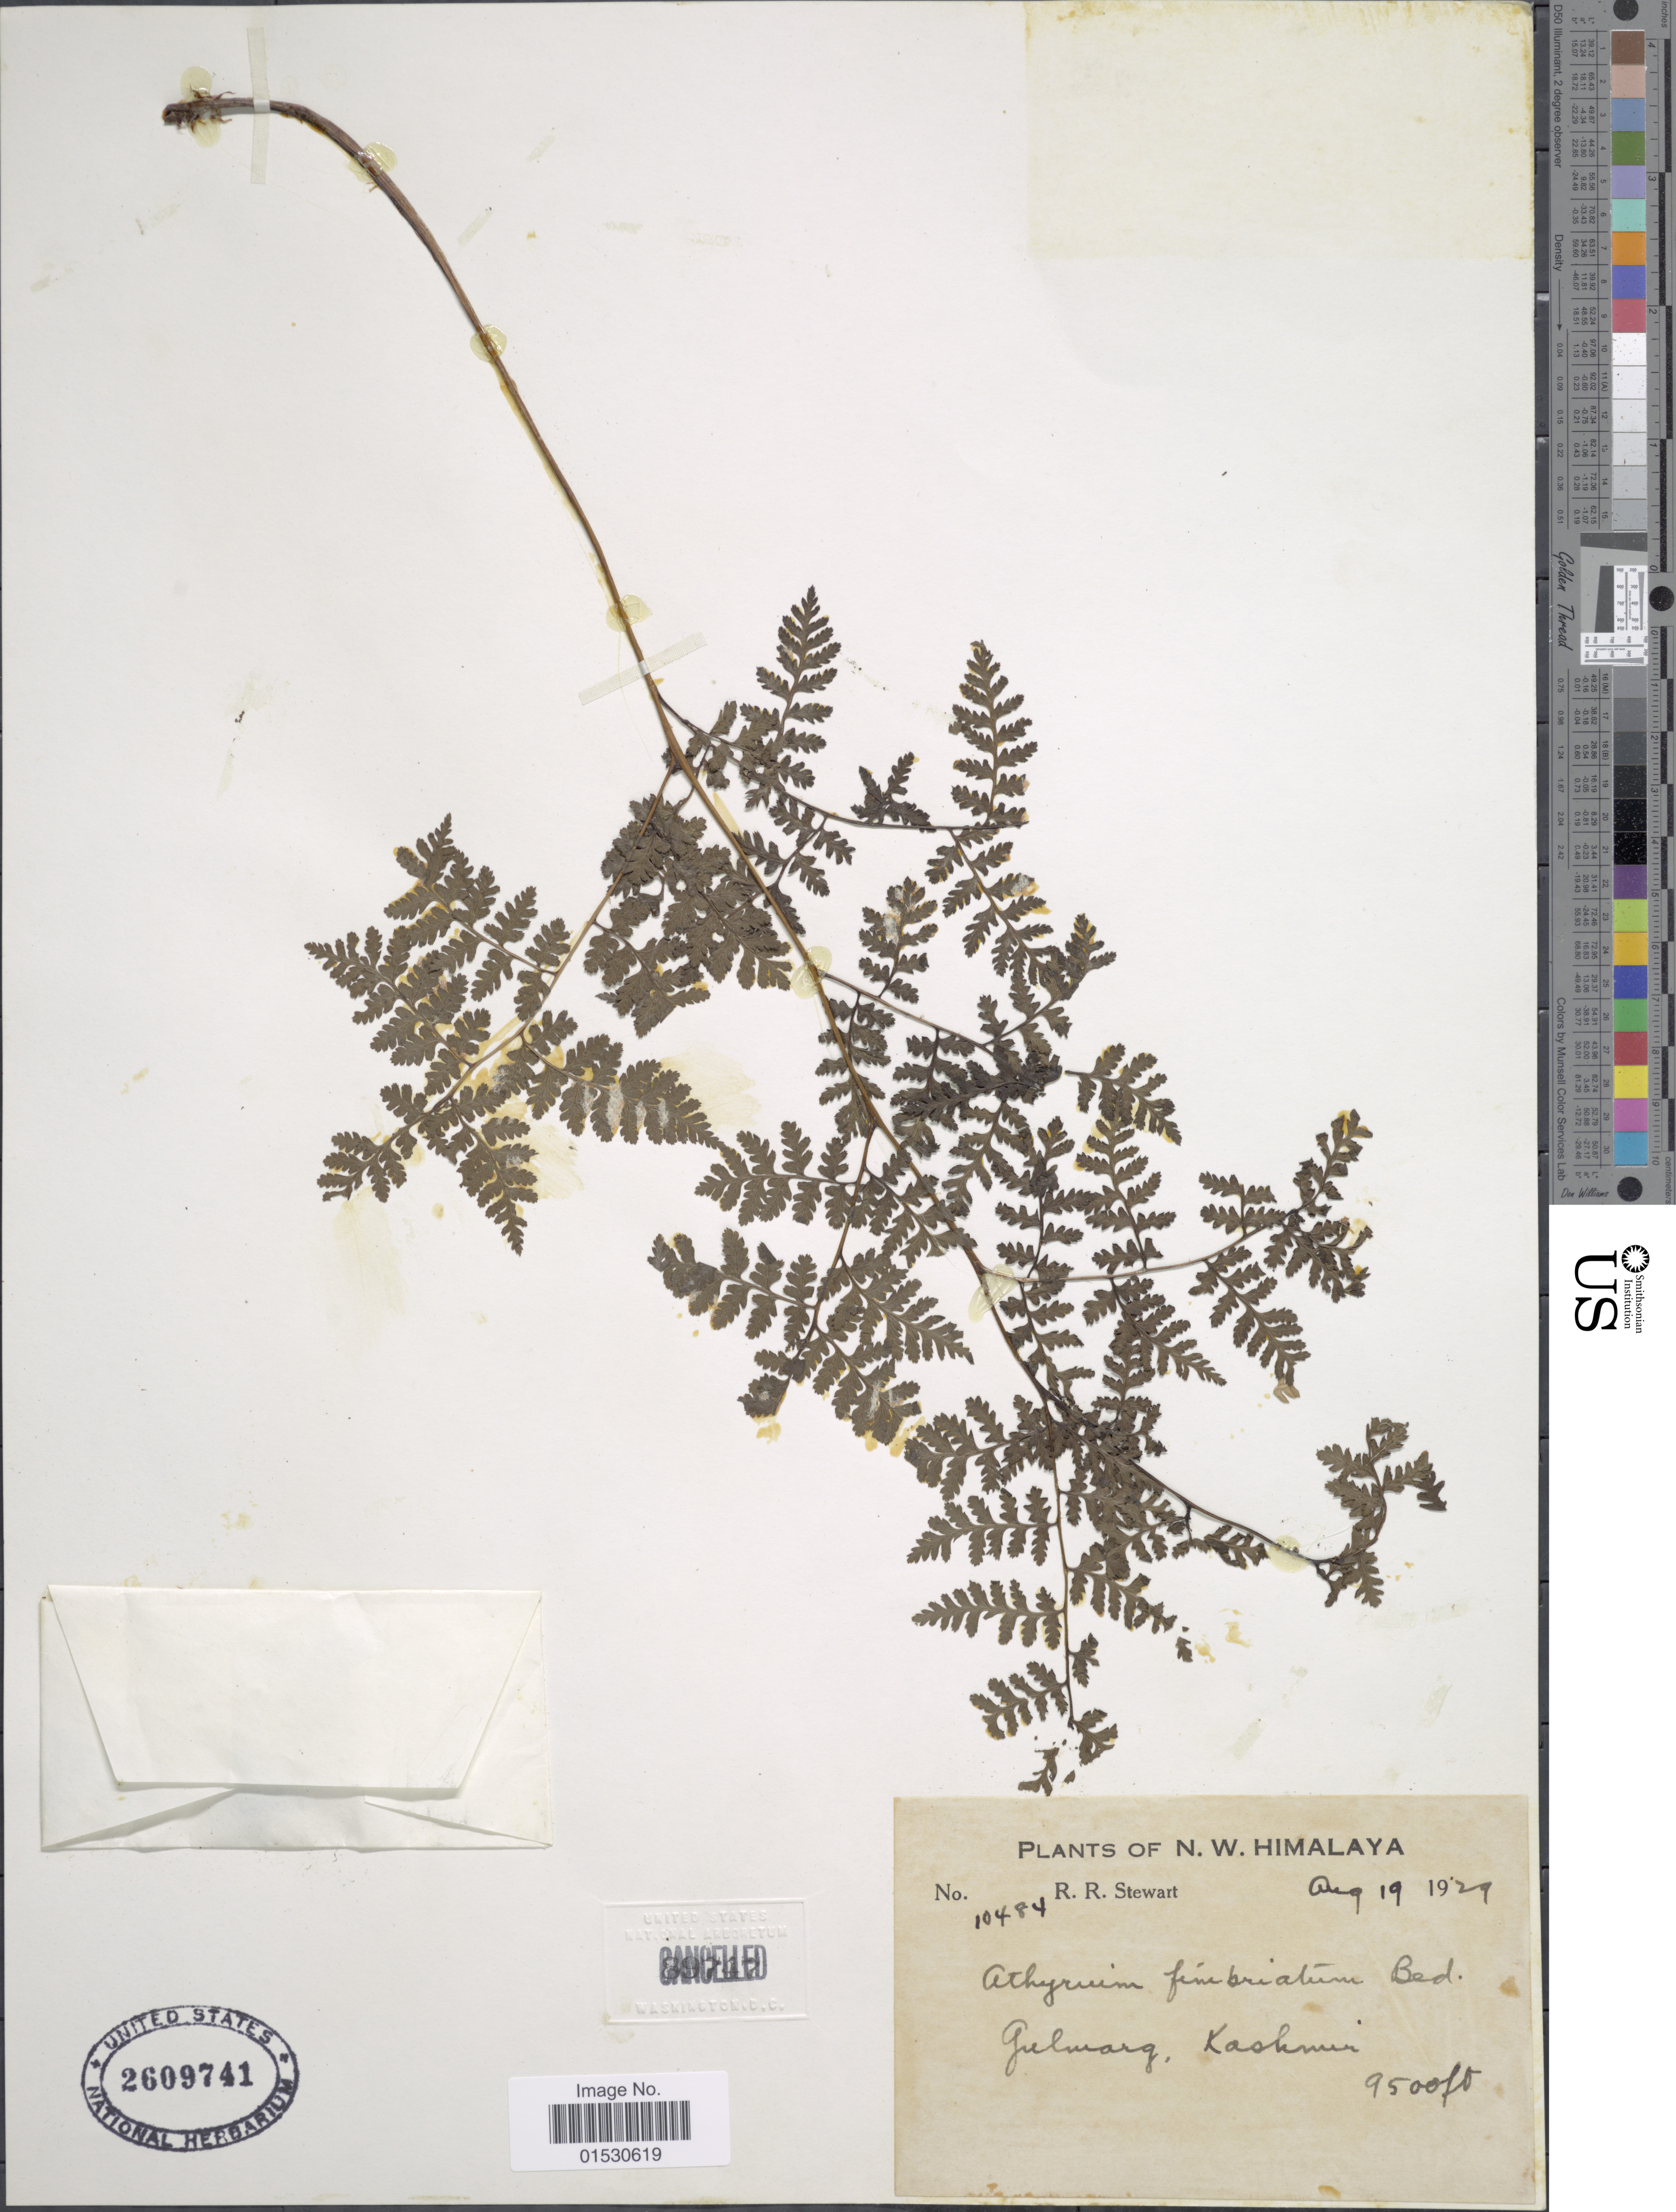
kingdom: Plantae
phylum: Tracheophyta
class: Polypodiopsida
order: Polypodiales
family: Athyriaceae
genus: Athyrium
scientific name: Athyrium fimbriatum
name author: (Wall.) T. Moore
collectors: R. R. Stewart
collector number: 10484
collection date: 1929-08-19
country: India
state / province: Jammu and Kashmir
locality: N.W. Himalaya, Gulmarg, Kashmir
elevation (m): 2896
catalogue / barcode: US 2609741